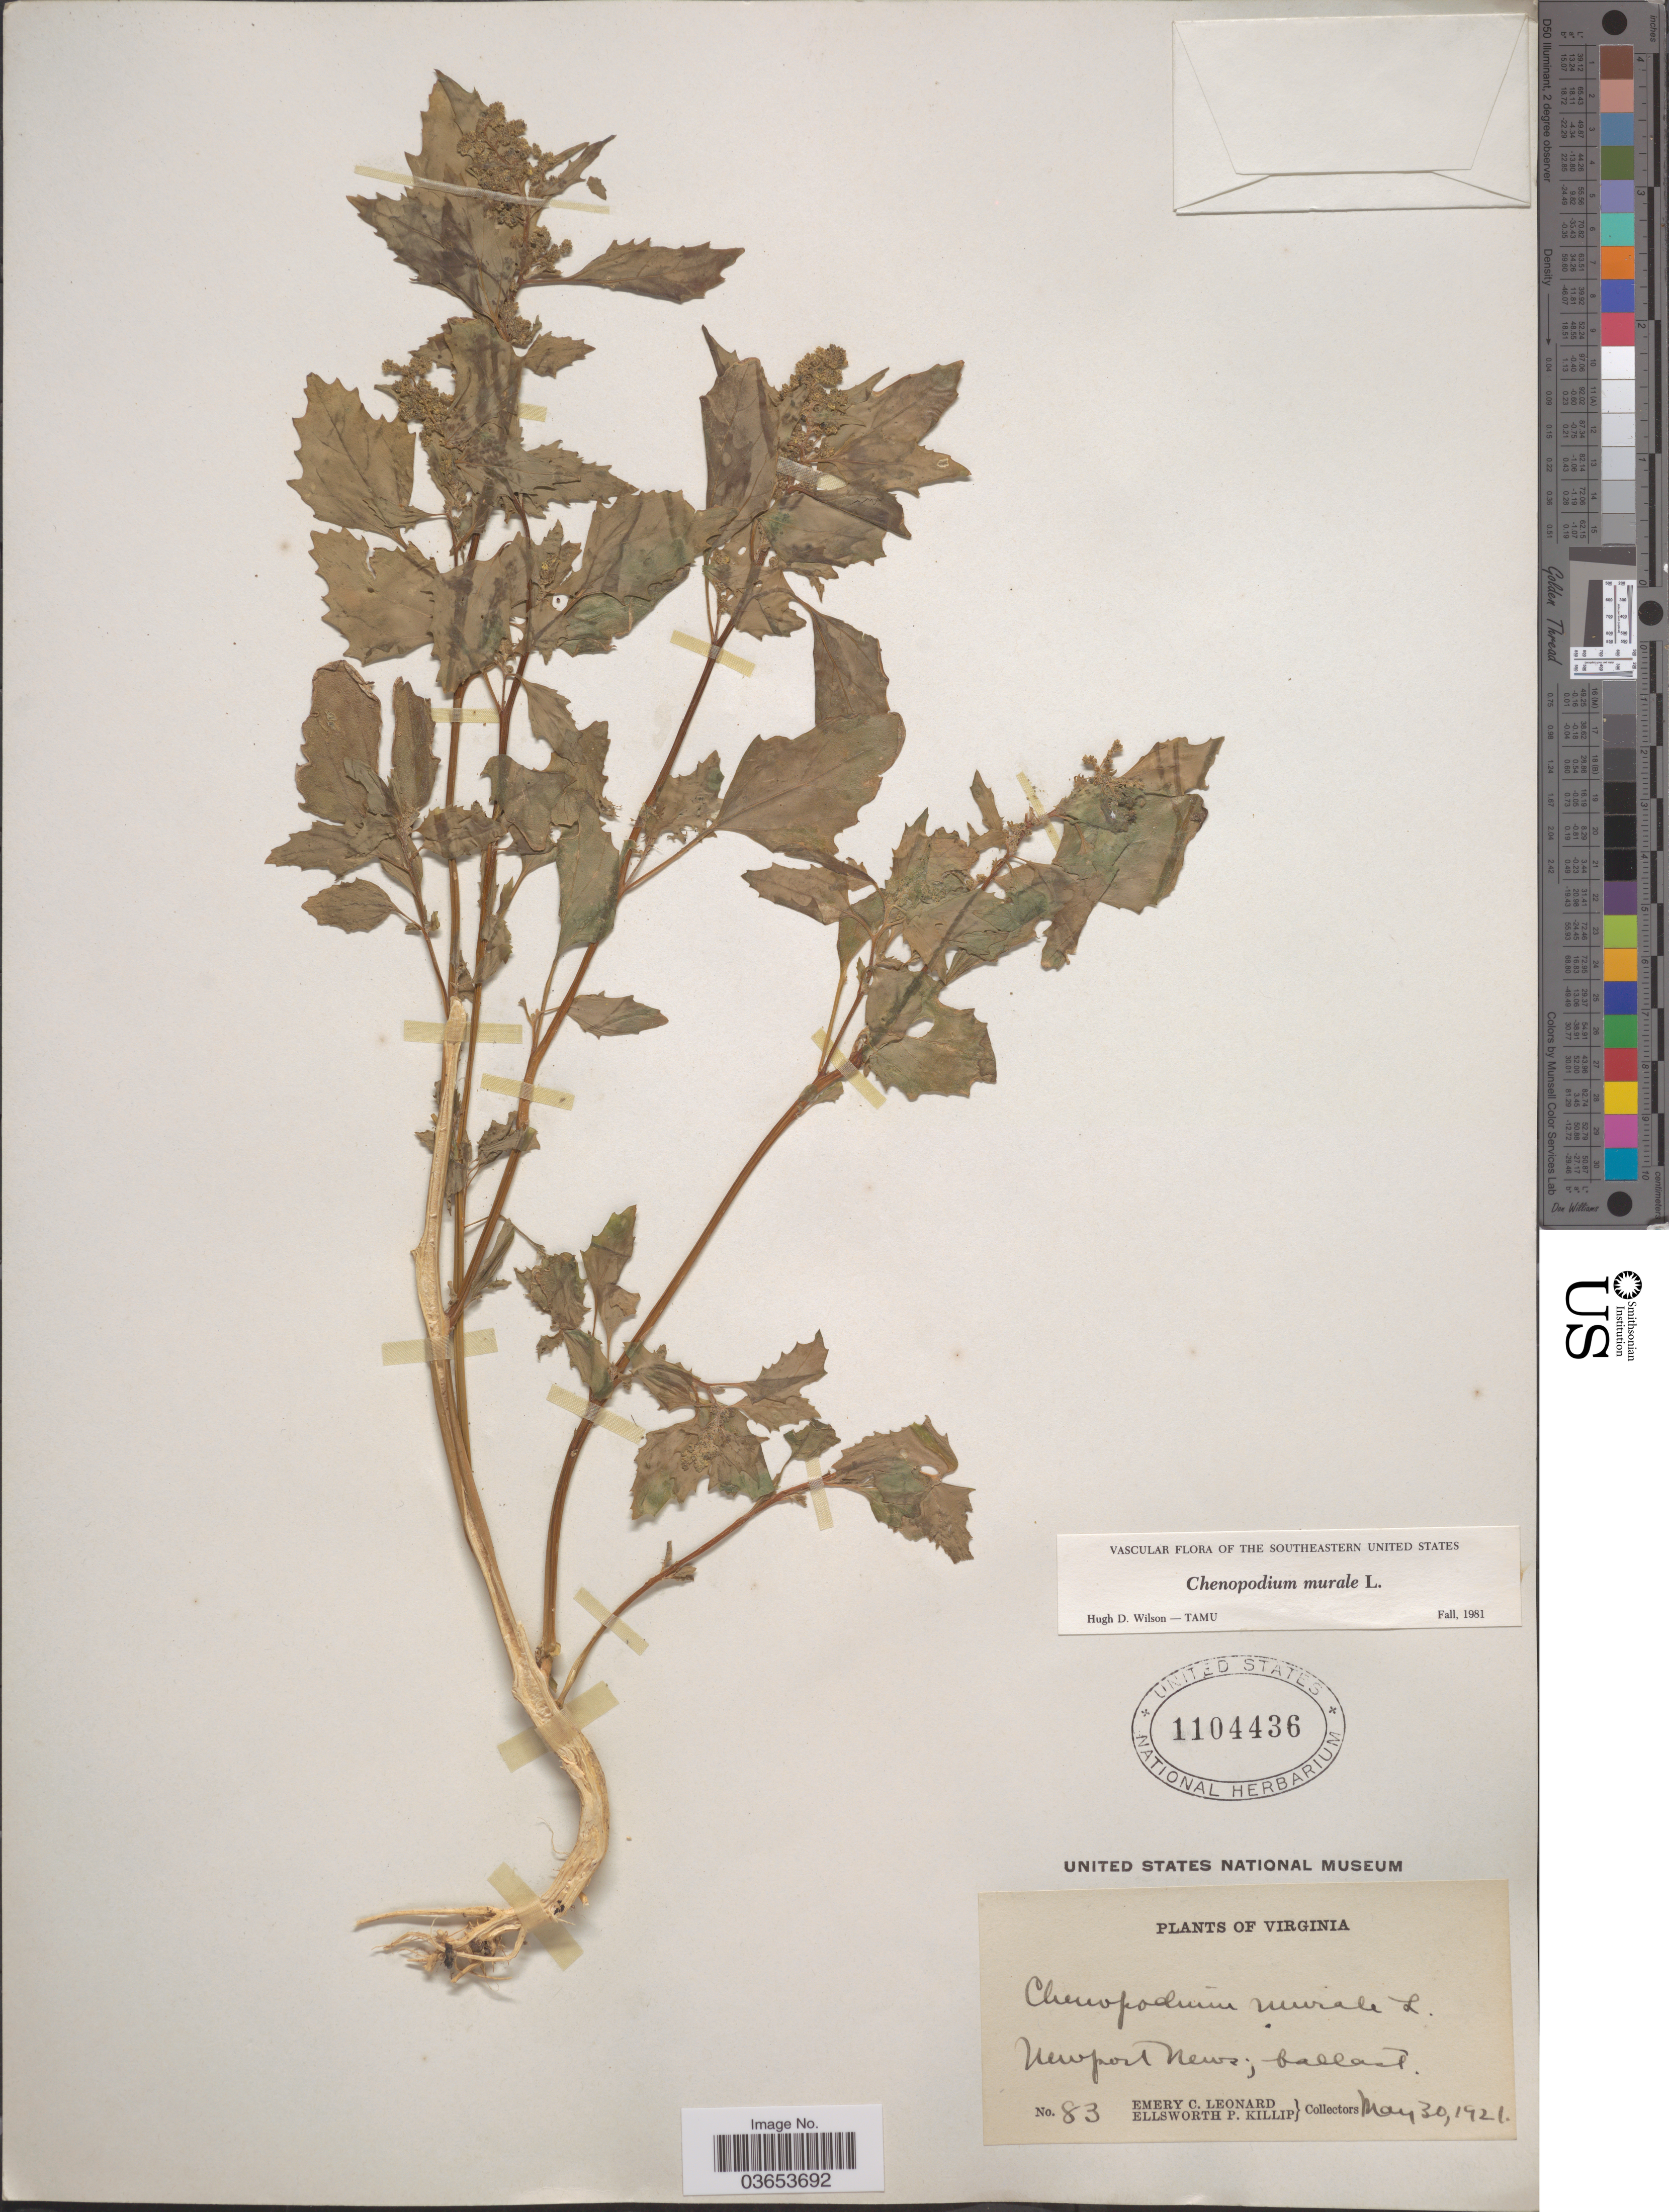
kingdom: Plantae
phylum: Tracheophyta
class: Magnoliopsida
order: Caryophyllales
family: Amaranthaceae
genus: Chenopodium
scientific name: Chenopodium murale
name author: L.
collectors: E. C. Leonard & E. P. Killip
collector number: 83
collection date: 1921-05-30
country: United States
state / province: Virginia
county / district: City of Newport News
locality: Newport News.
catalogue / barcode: US 1104436